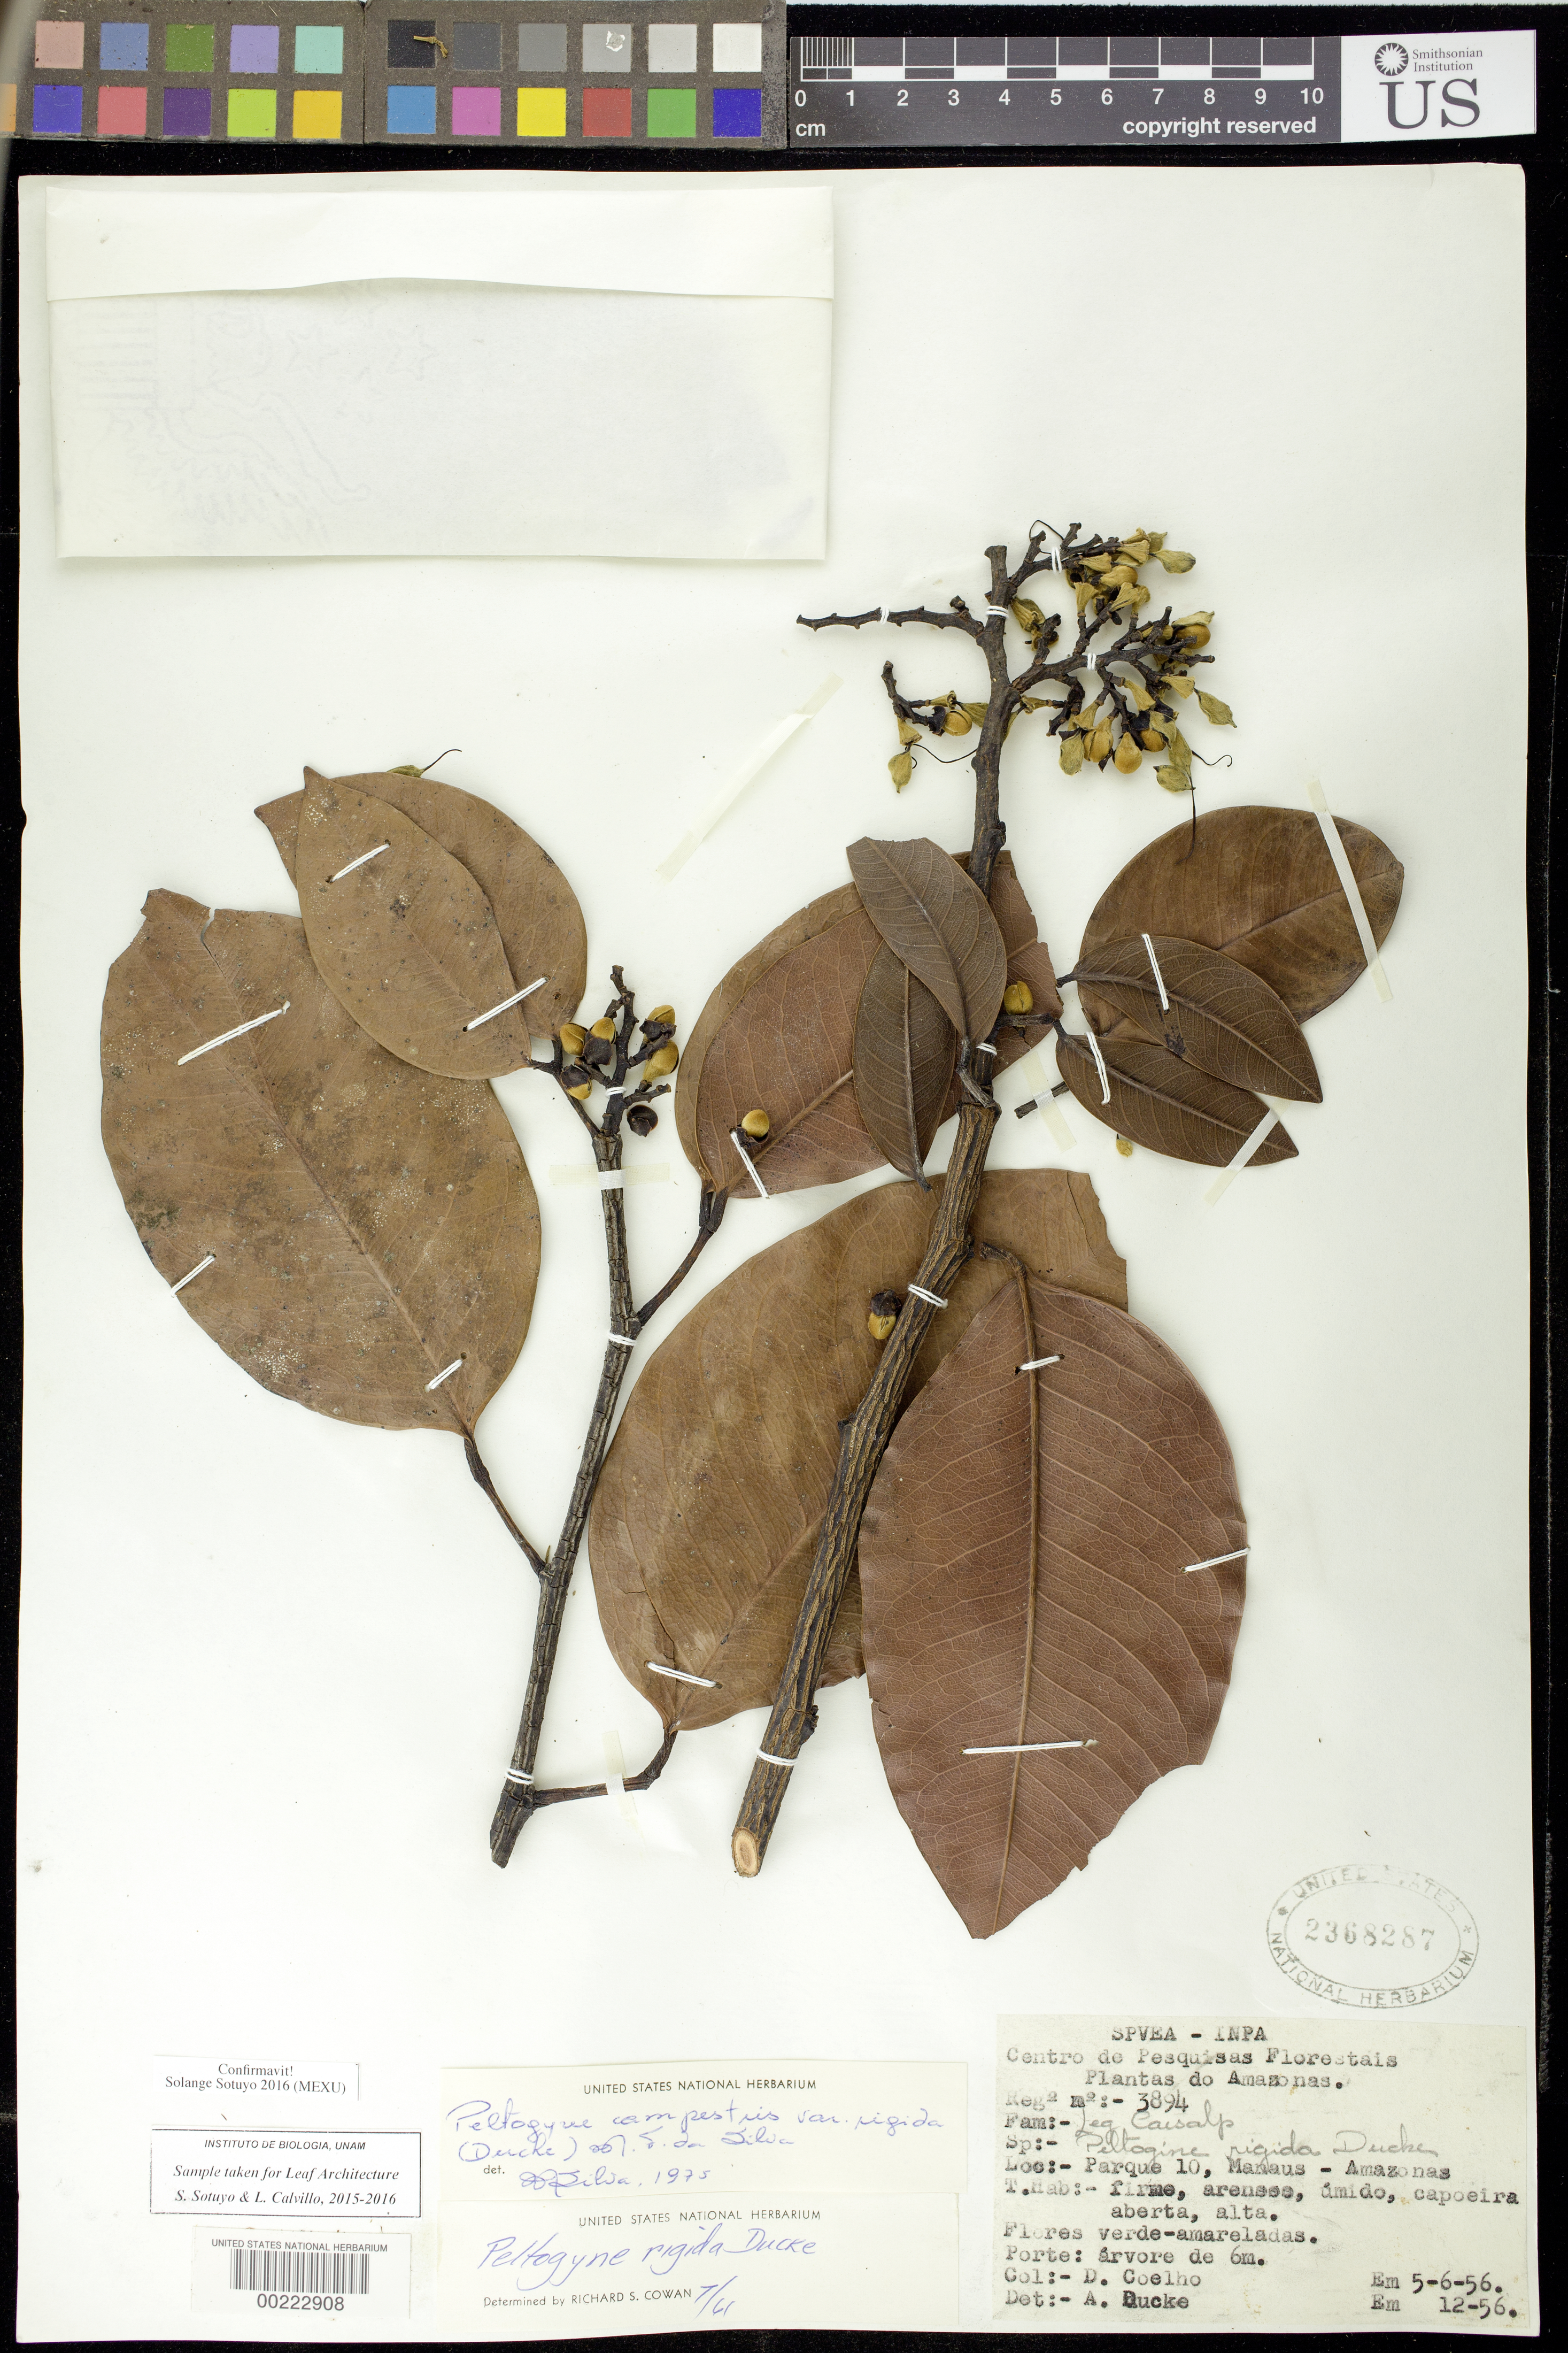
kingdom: Plantae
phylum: Tracheophyta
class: Magnoliopsida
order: Fabales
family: Fabaceae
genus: Peltogyne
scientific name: Peltogyne campestris var. rigida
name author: (Ducke) M.F. Silva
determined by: Sotuyo, Solange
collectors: D. F. Coêlho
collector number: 3894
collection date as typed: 06 May 1956 or 05 Jun 1956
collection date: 1956-05-06 or 1956-06-05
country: Brazil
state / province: Amazonas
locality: Parque 10, manaus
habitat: Firme, sandy, humid, open ground, high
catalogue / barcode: US 2368287